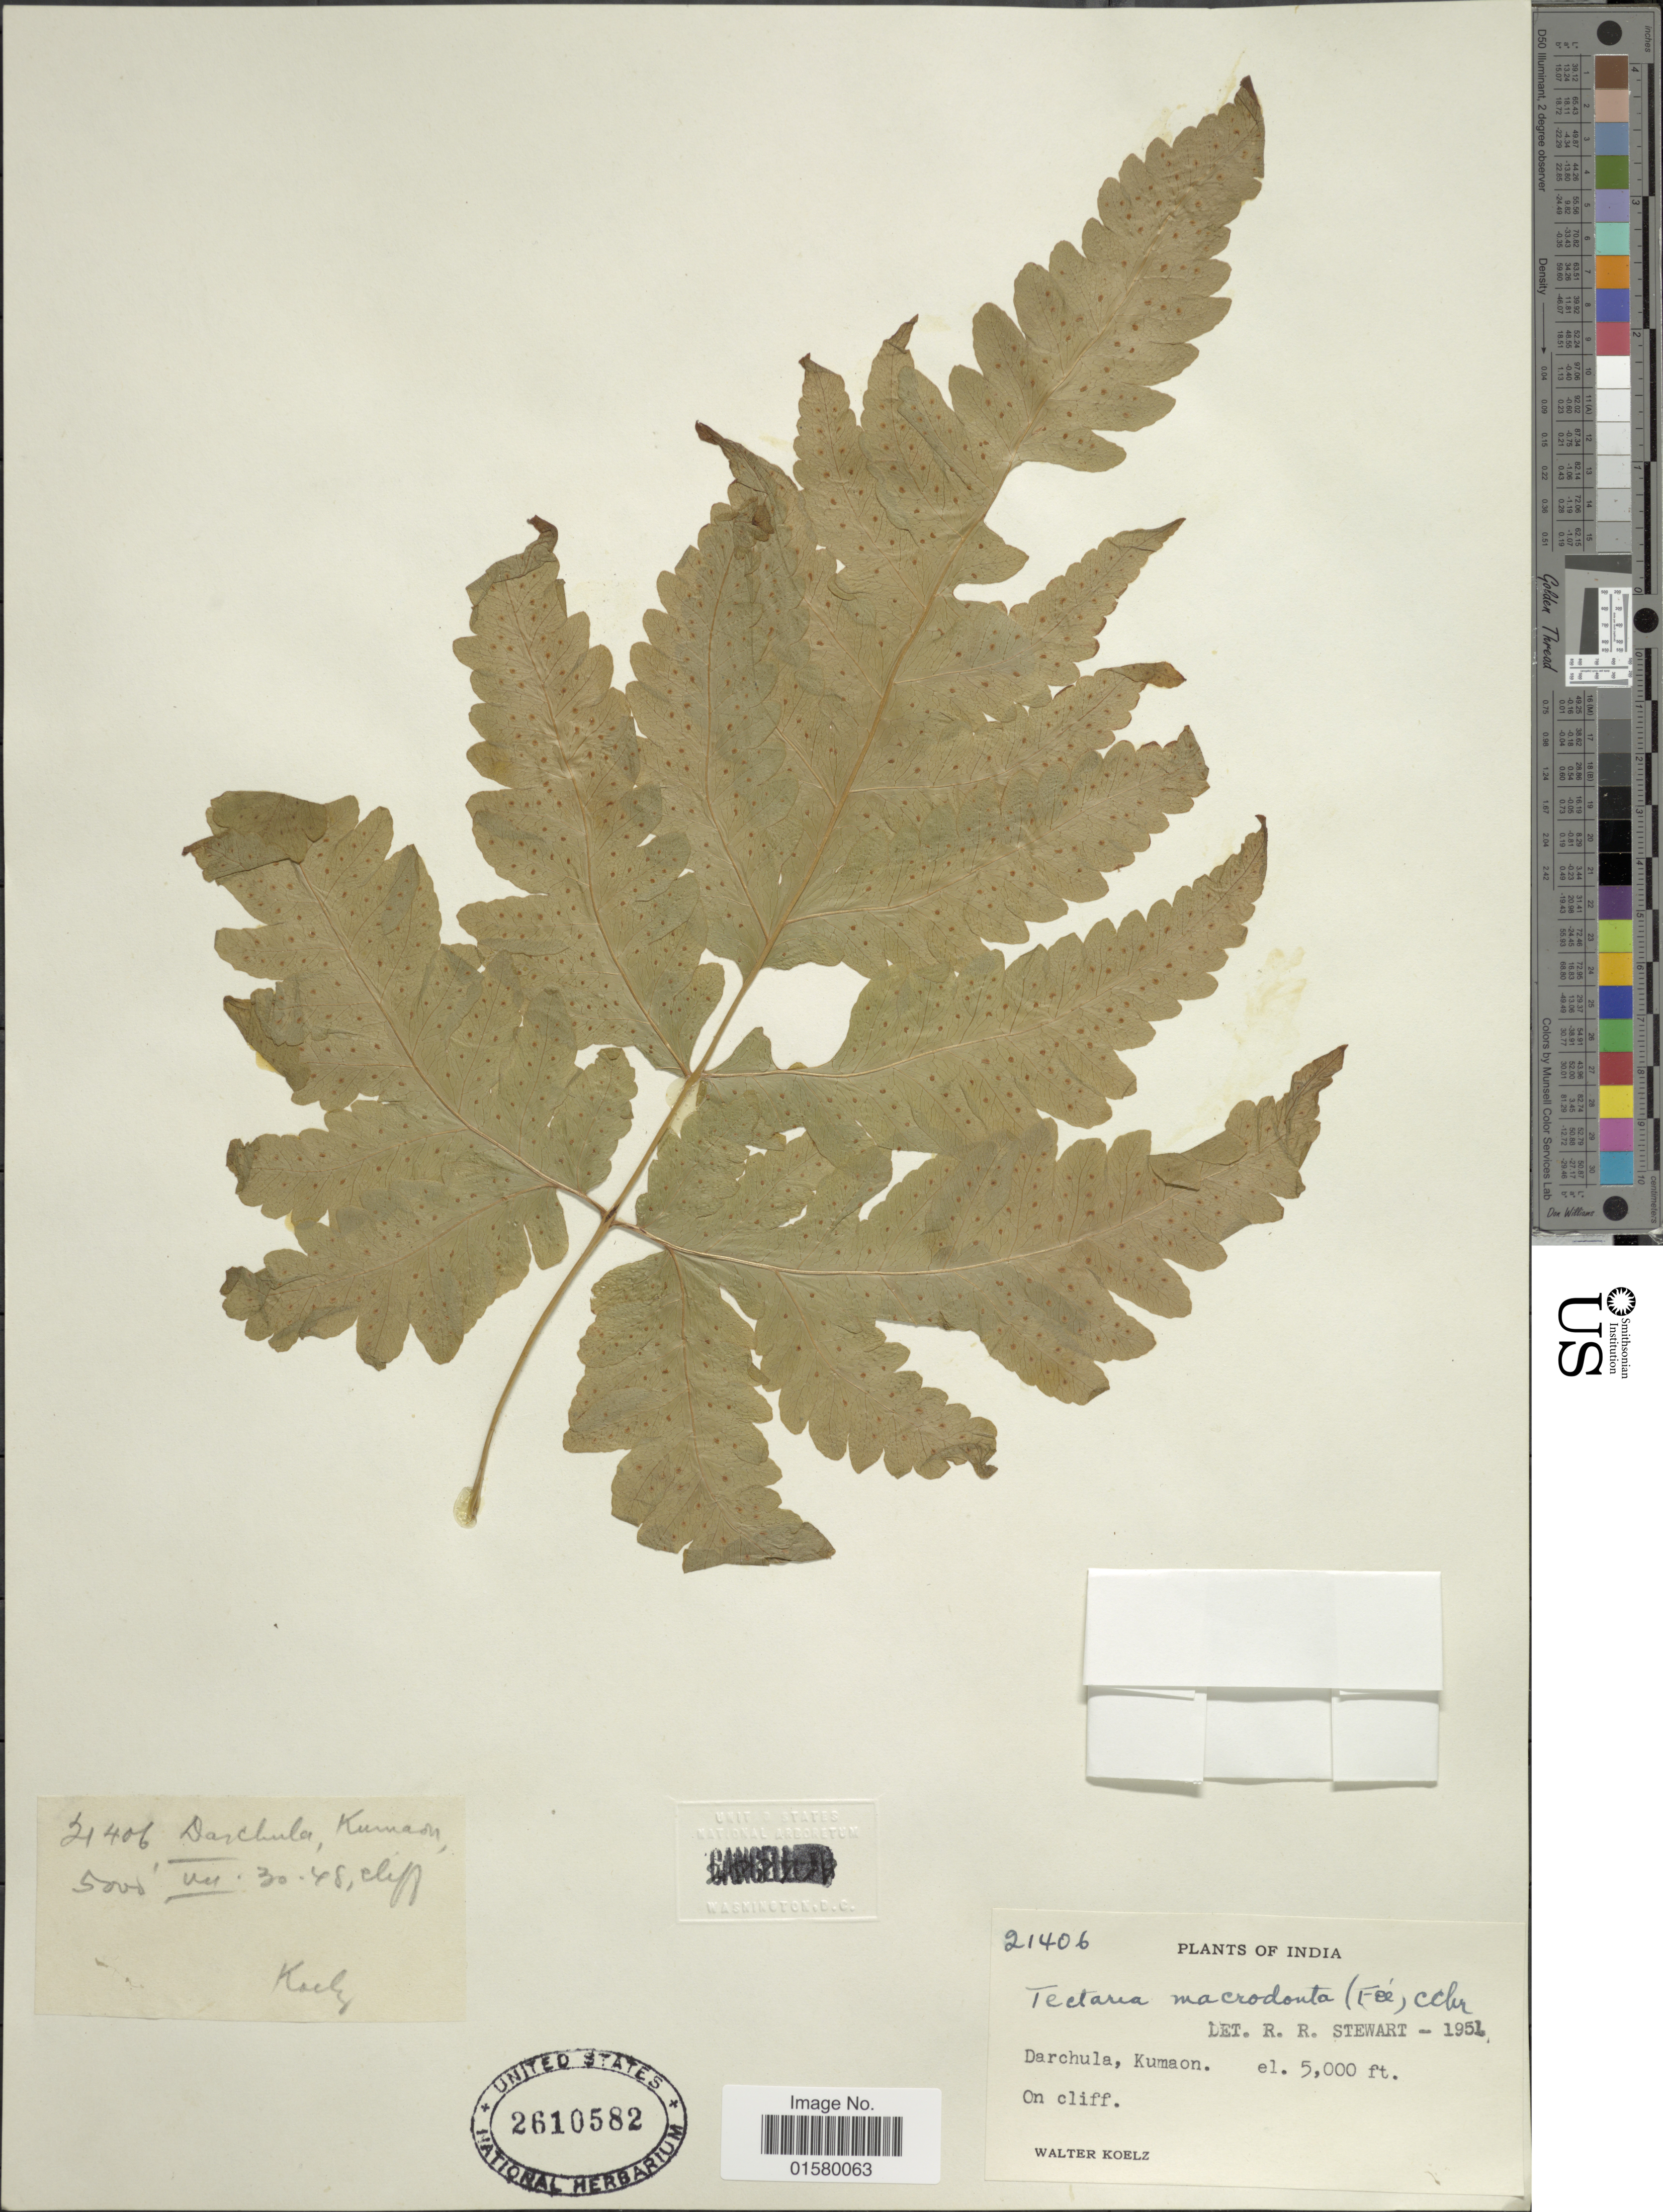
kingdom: Plantae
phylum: Tracheophyta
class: Polypodiopsida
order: Polypodiales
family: Tectariaceae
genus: Tectaria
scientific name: Tectaria coadunata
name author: (J. Sm.) C. Chr.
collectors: W. N. Koelz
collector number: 21406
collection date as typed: Transcribed d/m/y: 30/7/48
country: India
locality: Darchula, Kumaon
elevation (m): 1524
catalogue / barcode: US 2610582